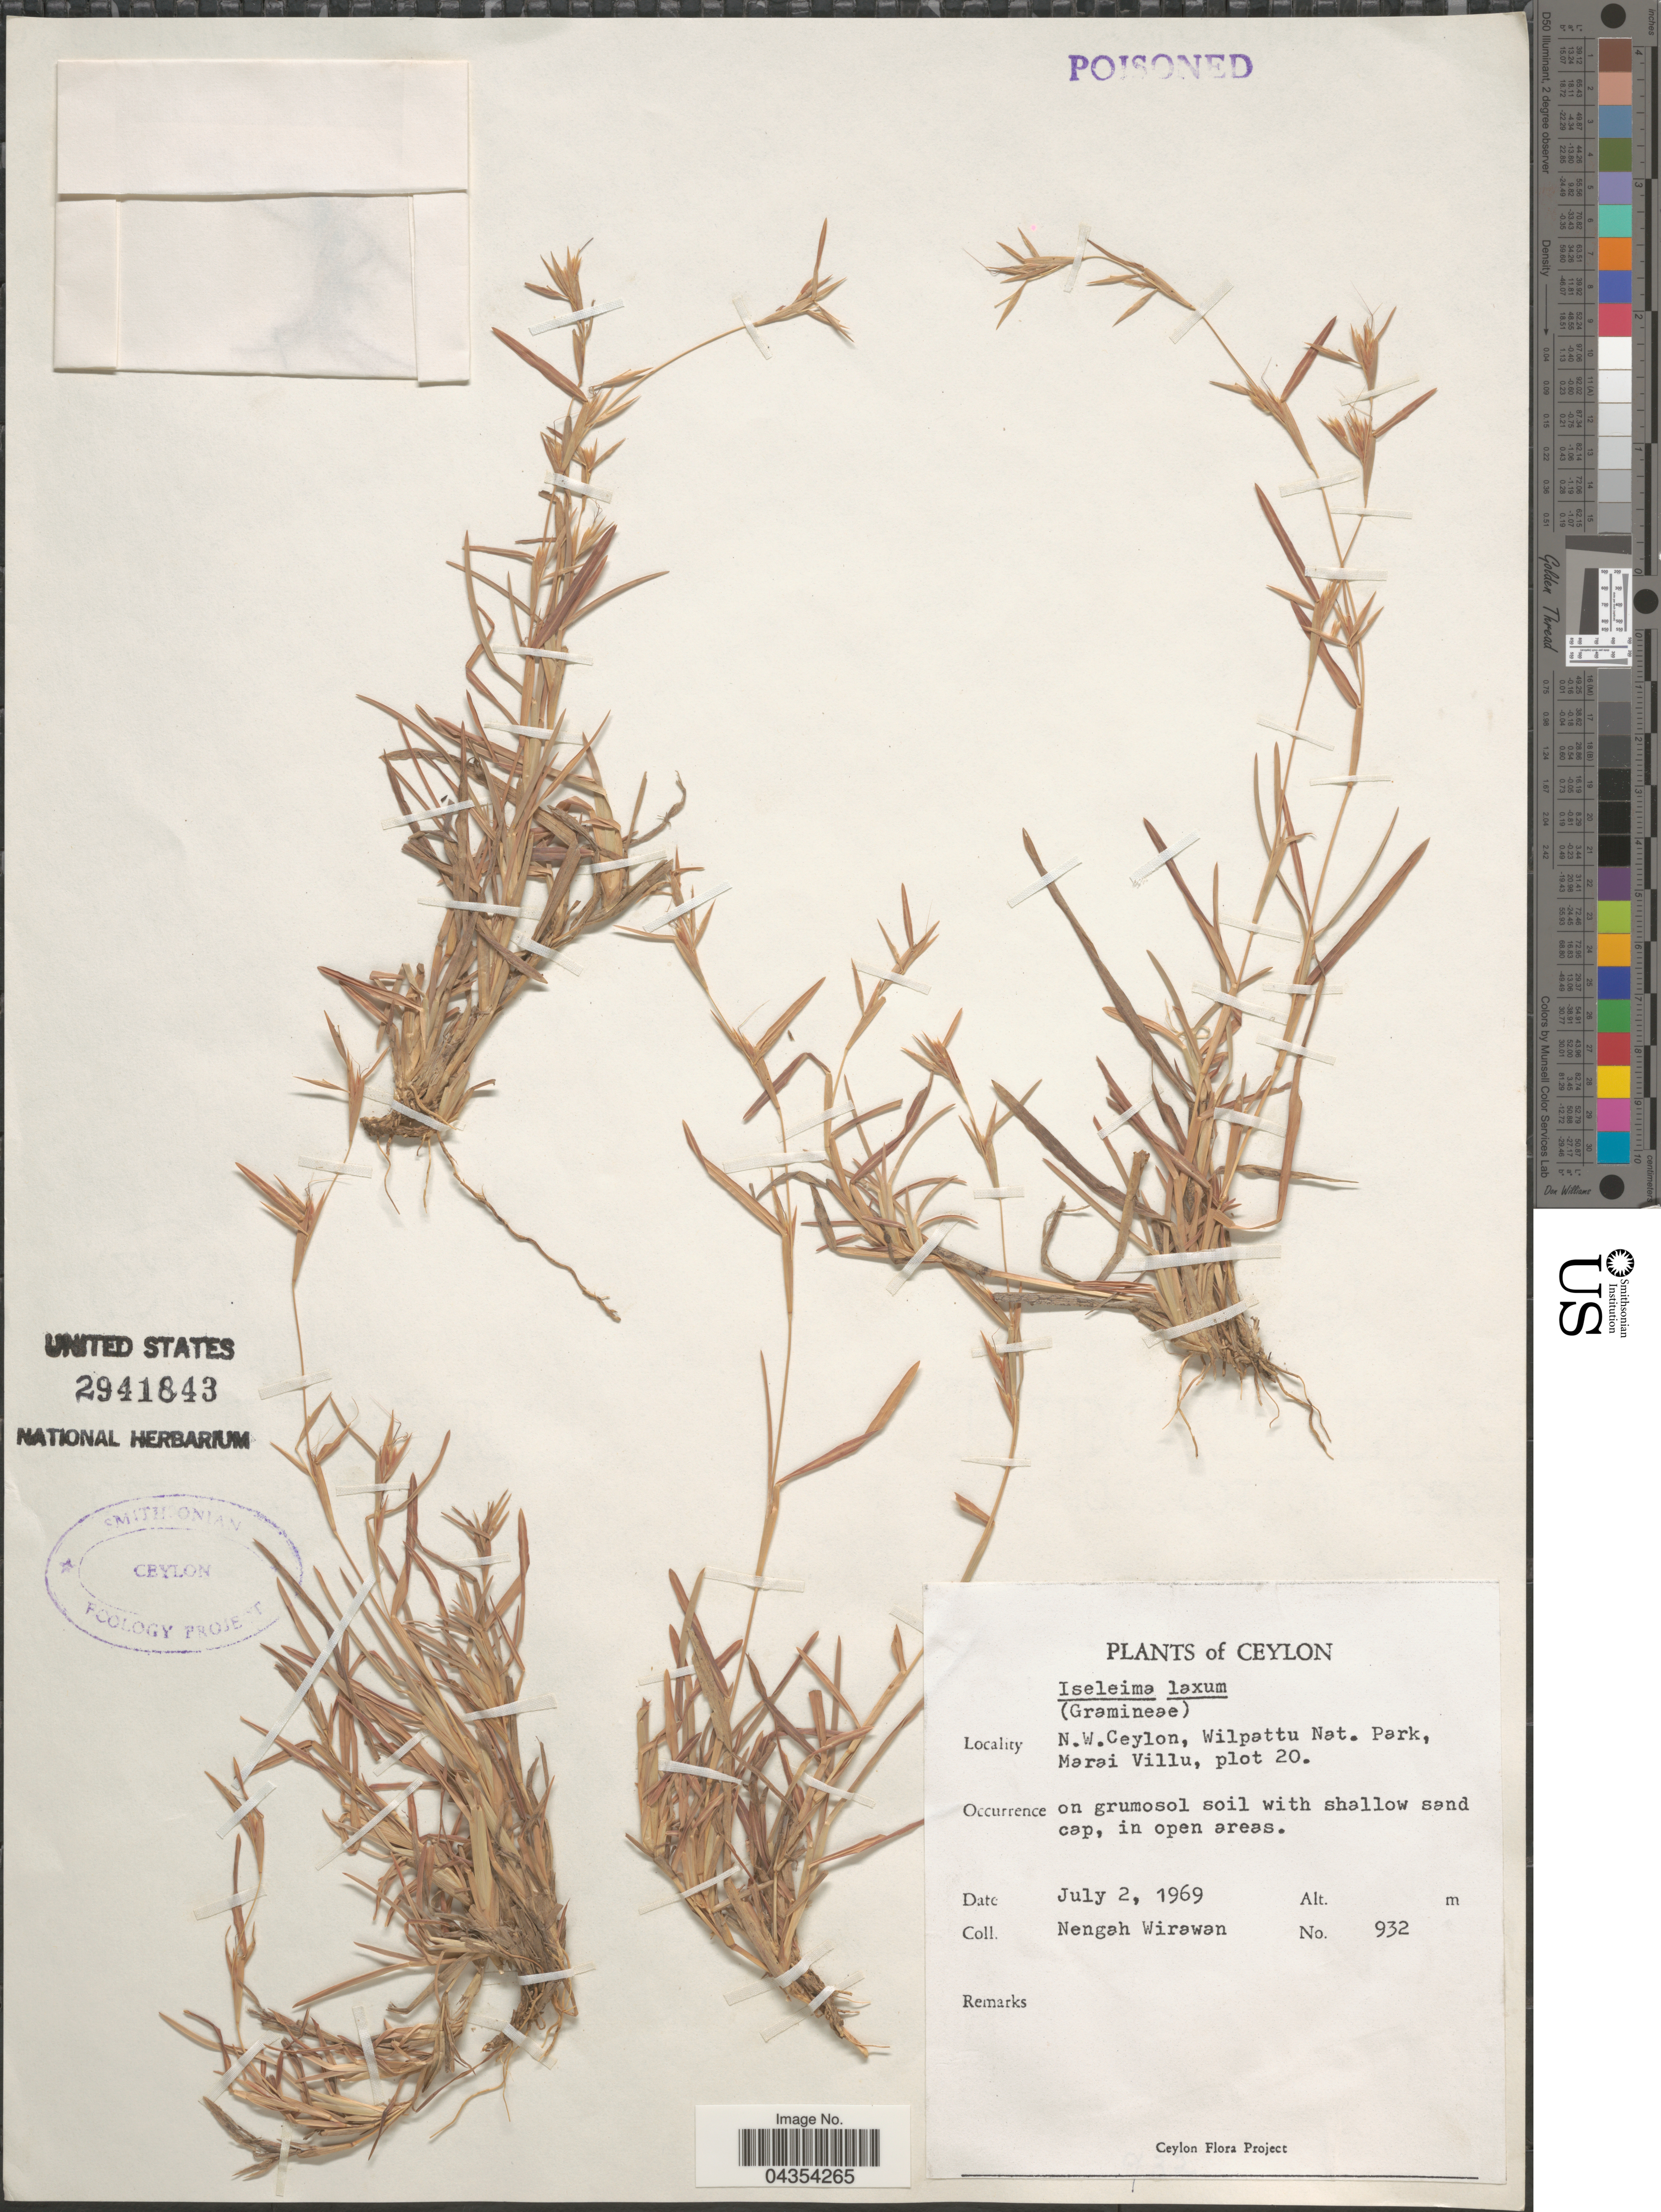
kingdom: Plantae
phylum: Tracheophyta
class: Liliopsida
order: Poales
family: Poaceae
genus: Iseilema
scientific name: Iseilema jainiana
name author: P. Umam. & P. Daniel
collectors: N. Wirawan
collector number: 932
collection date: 1969-07-02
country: Sri Lanka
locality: Ceylon. N.W.Ceylon, Wilpattu Nat. Park, Marai Villu, plot 20.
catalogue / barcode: US 2941843